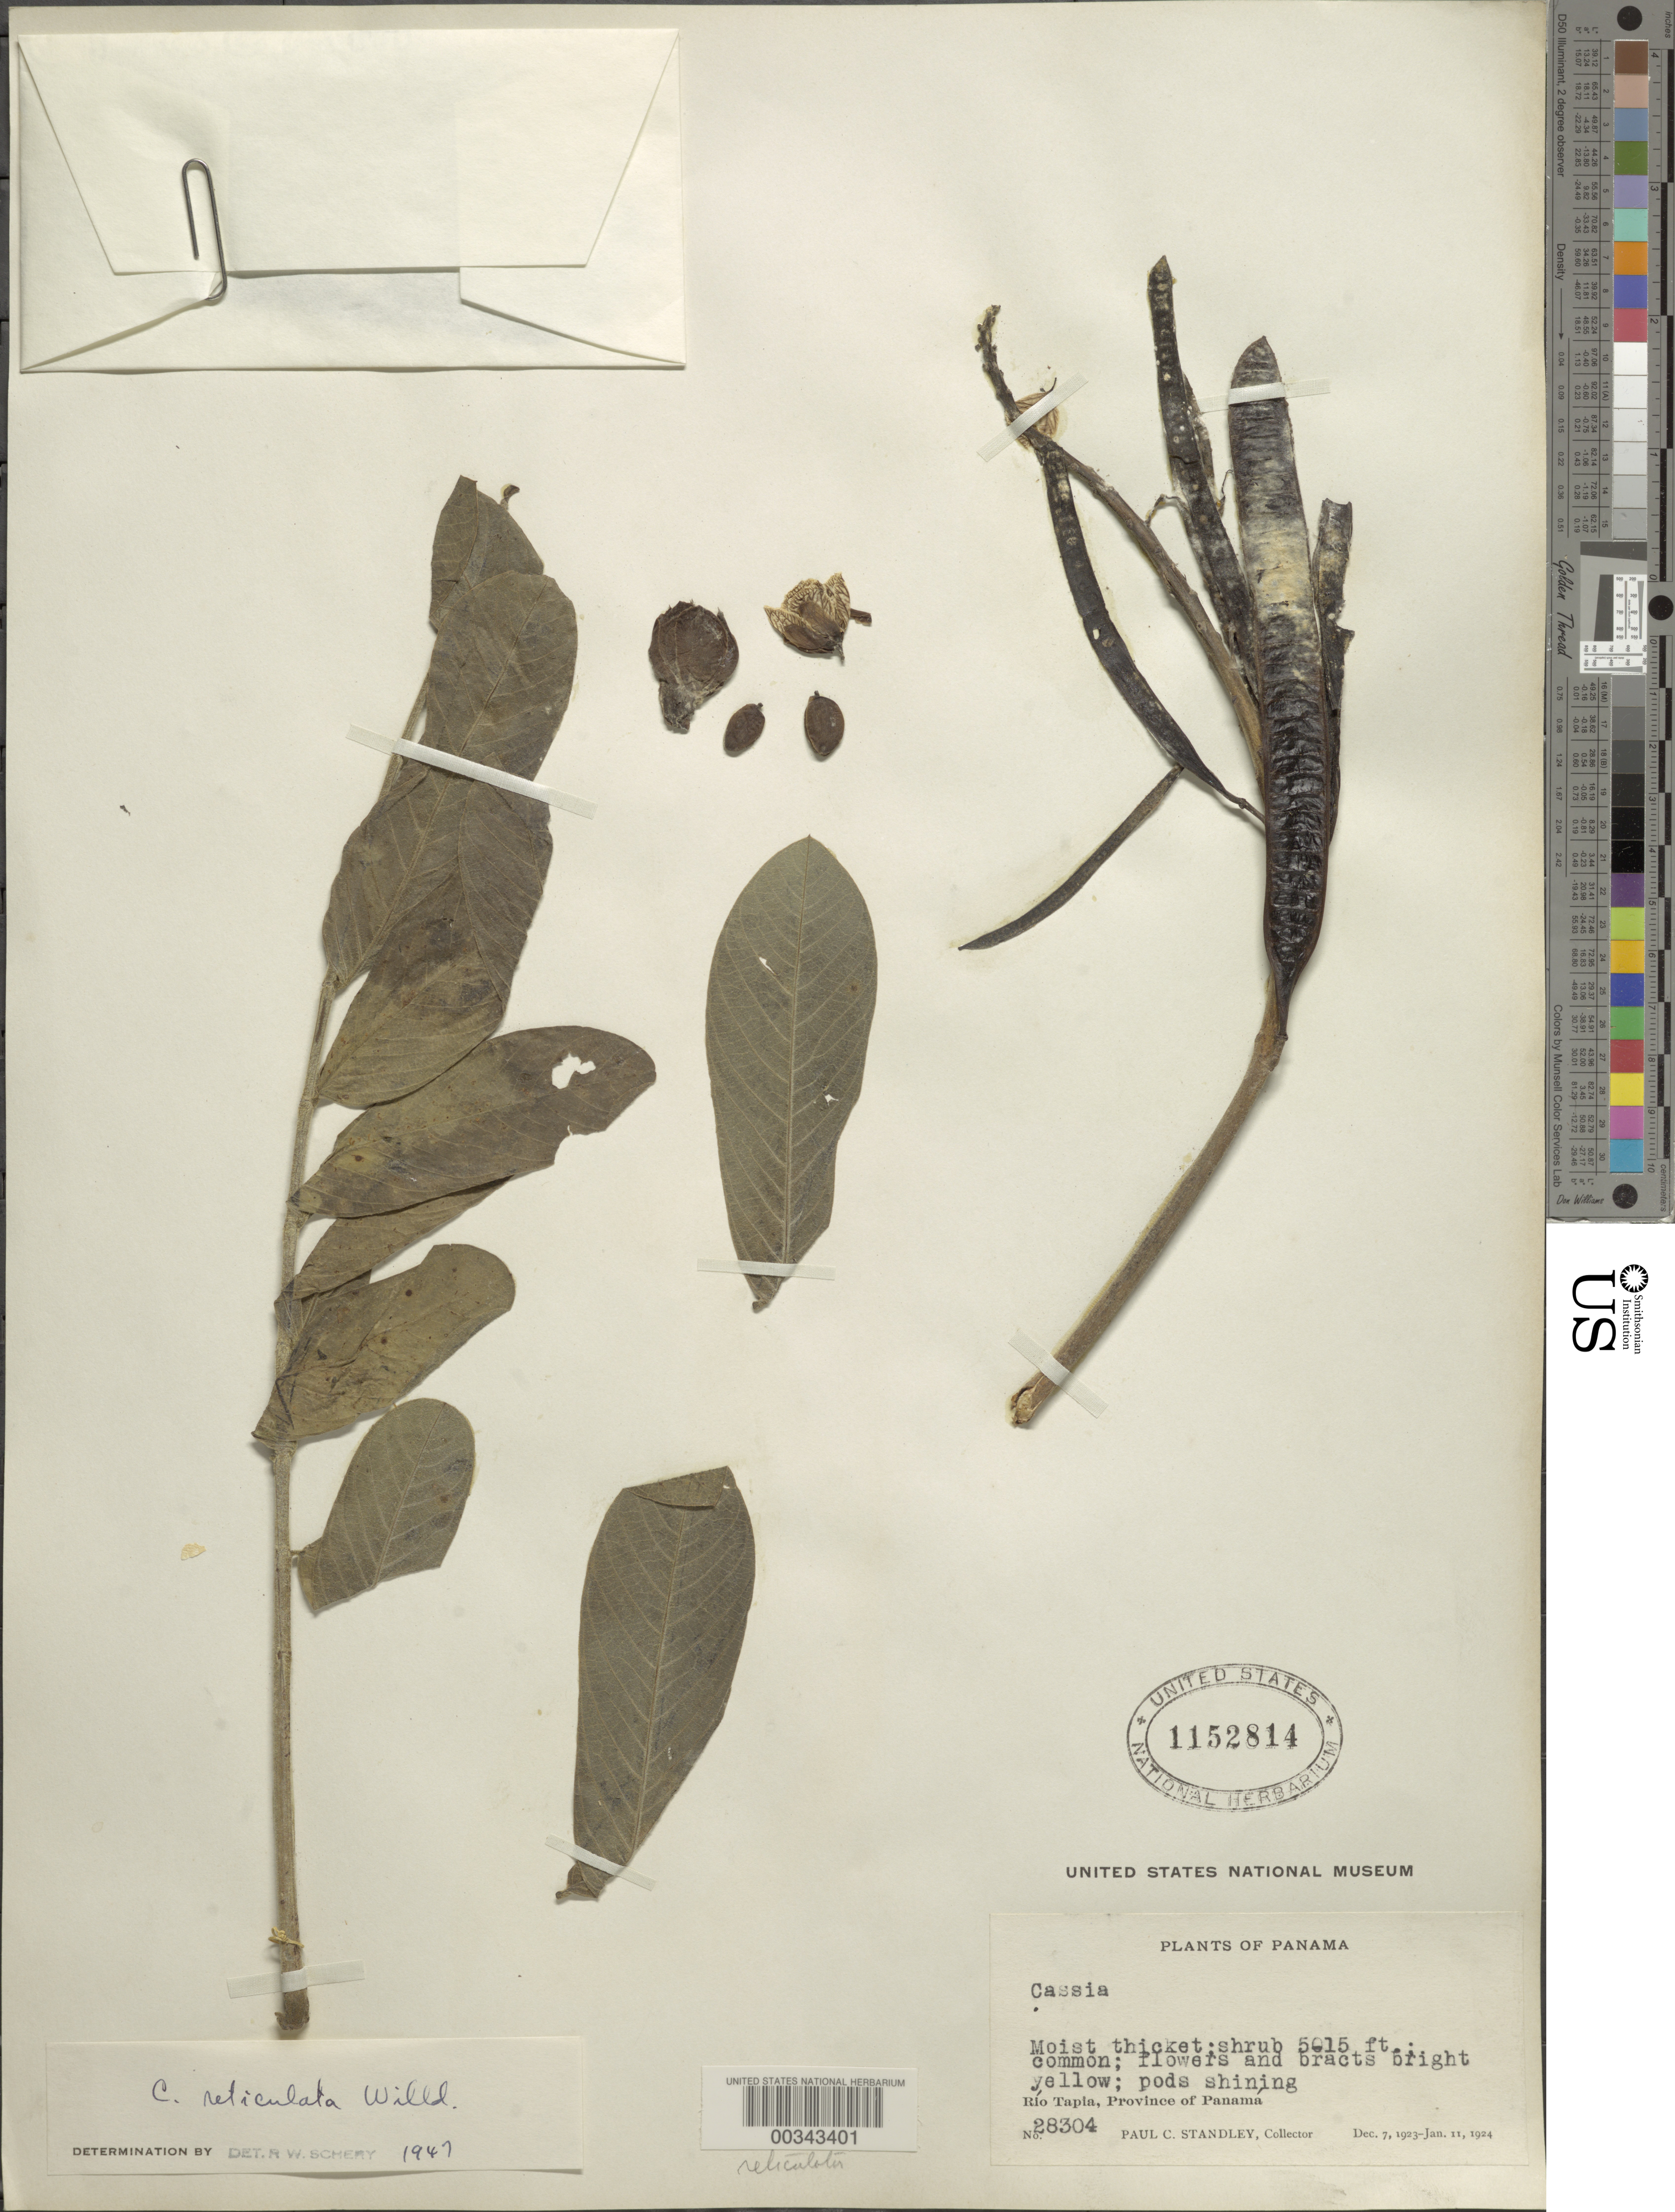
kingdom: Plantae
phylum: Tracheophyta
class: Magnoliopsida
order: Fabales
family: Fabaceae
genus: Senna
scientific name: Senna reticulata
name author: (Willd.) H.S. Irwin & Barneby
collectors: P. C. Standley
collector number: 28304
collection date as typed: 07 Dec 1923 to 11 Jan 1924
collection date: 1923-12-07/1924-01-11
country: Panama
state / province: Panamá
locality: Rio Tapia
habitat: Moist thicket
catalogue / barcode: US 1152814